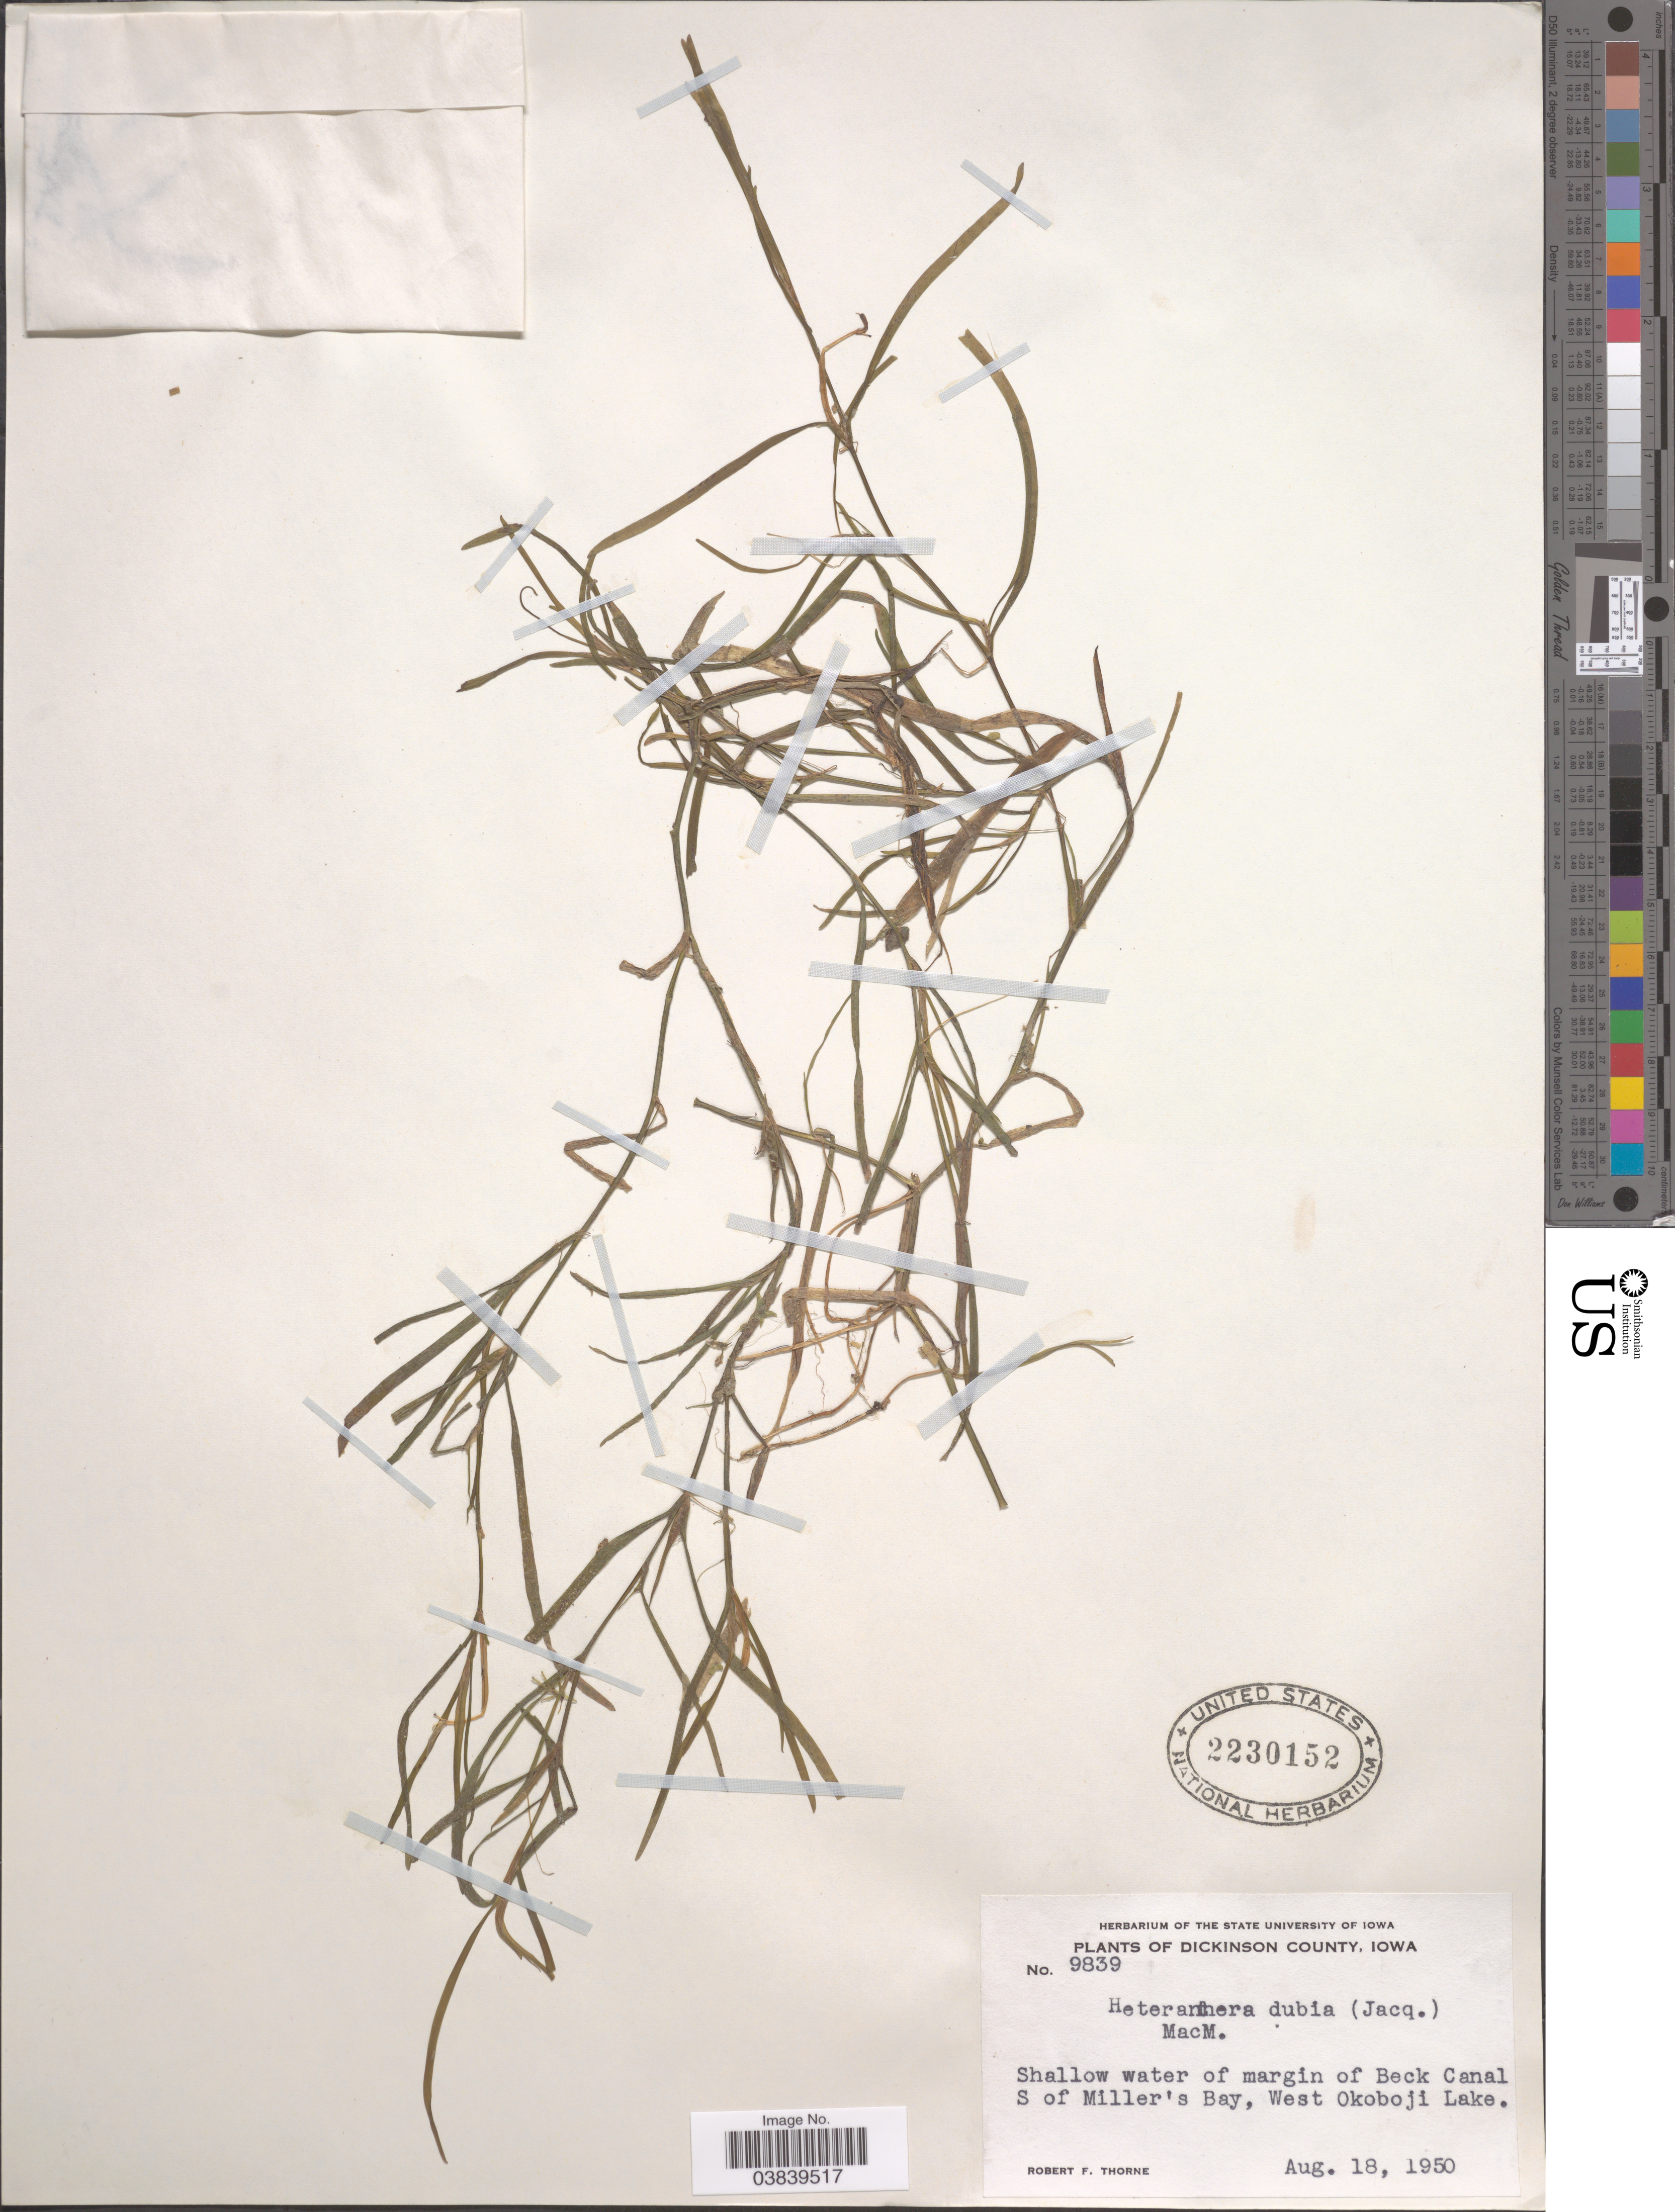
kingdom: Plantae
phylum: Tracheophyta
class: Liliopsida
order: Commelinales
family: Pontederiaceae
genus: Heteranthera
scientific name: Heteranthera dubia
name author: (Jacq.) MacMill.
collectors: R. F. Thorne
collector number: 9839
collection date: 1950-08-18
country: United States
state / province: Iowa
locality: Dickinson County. Margin of Beck Canal S of Miller's Bay, West Okoboji Lake.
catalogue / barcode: US 2230152